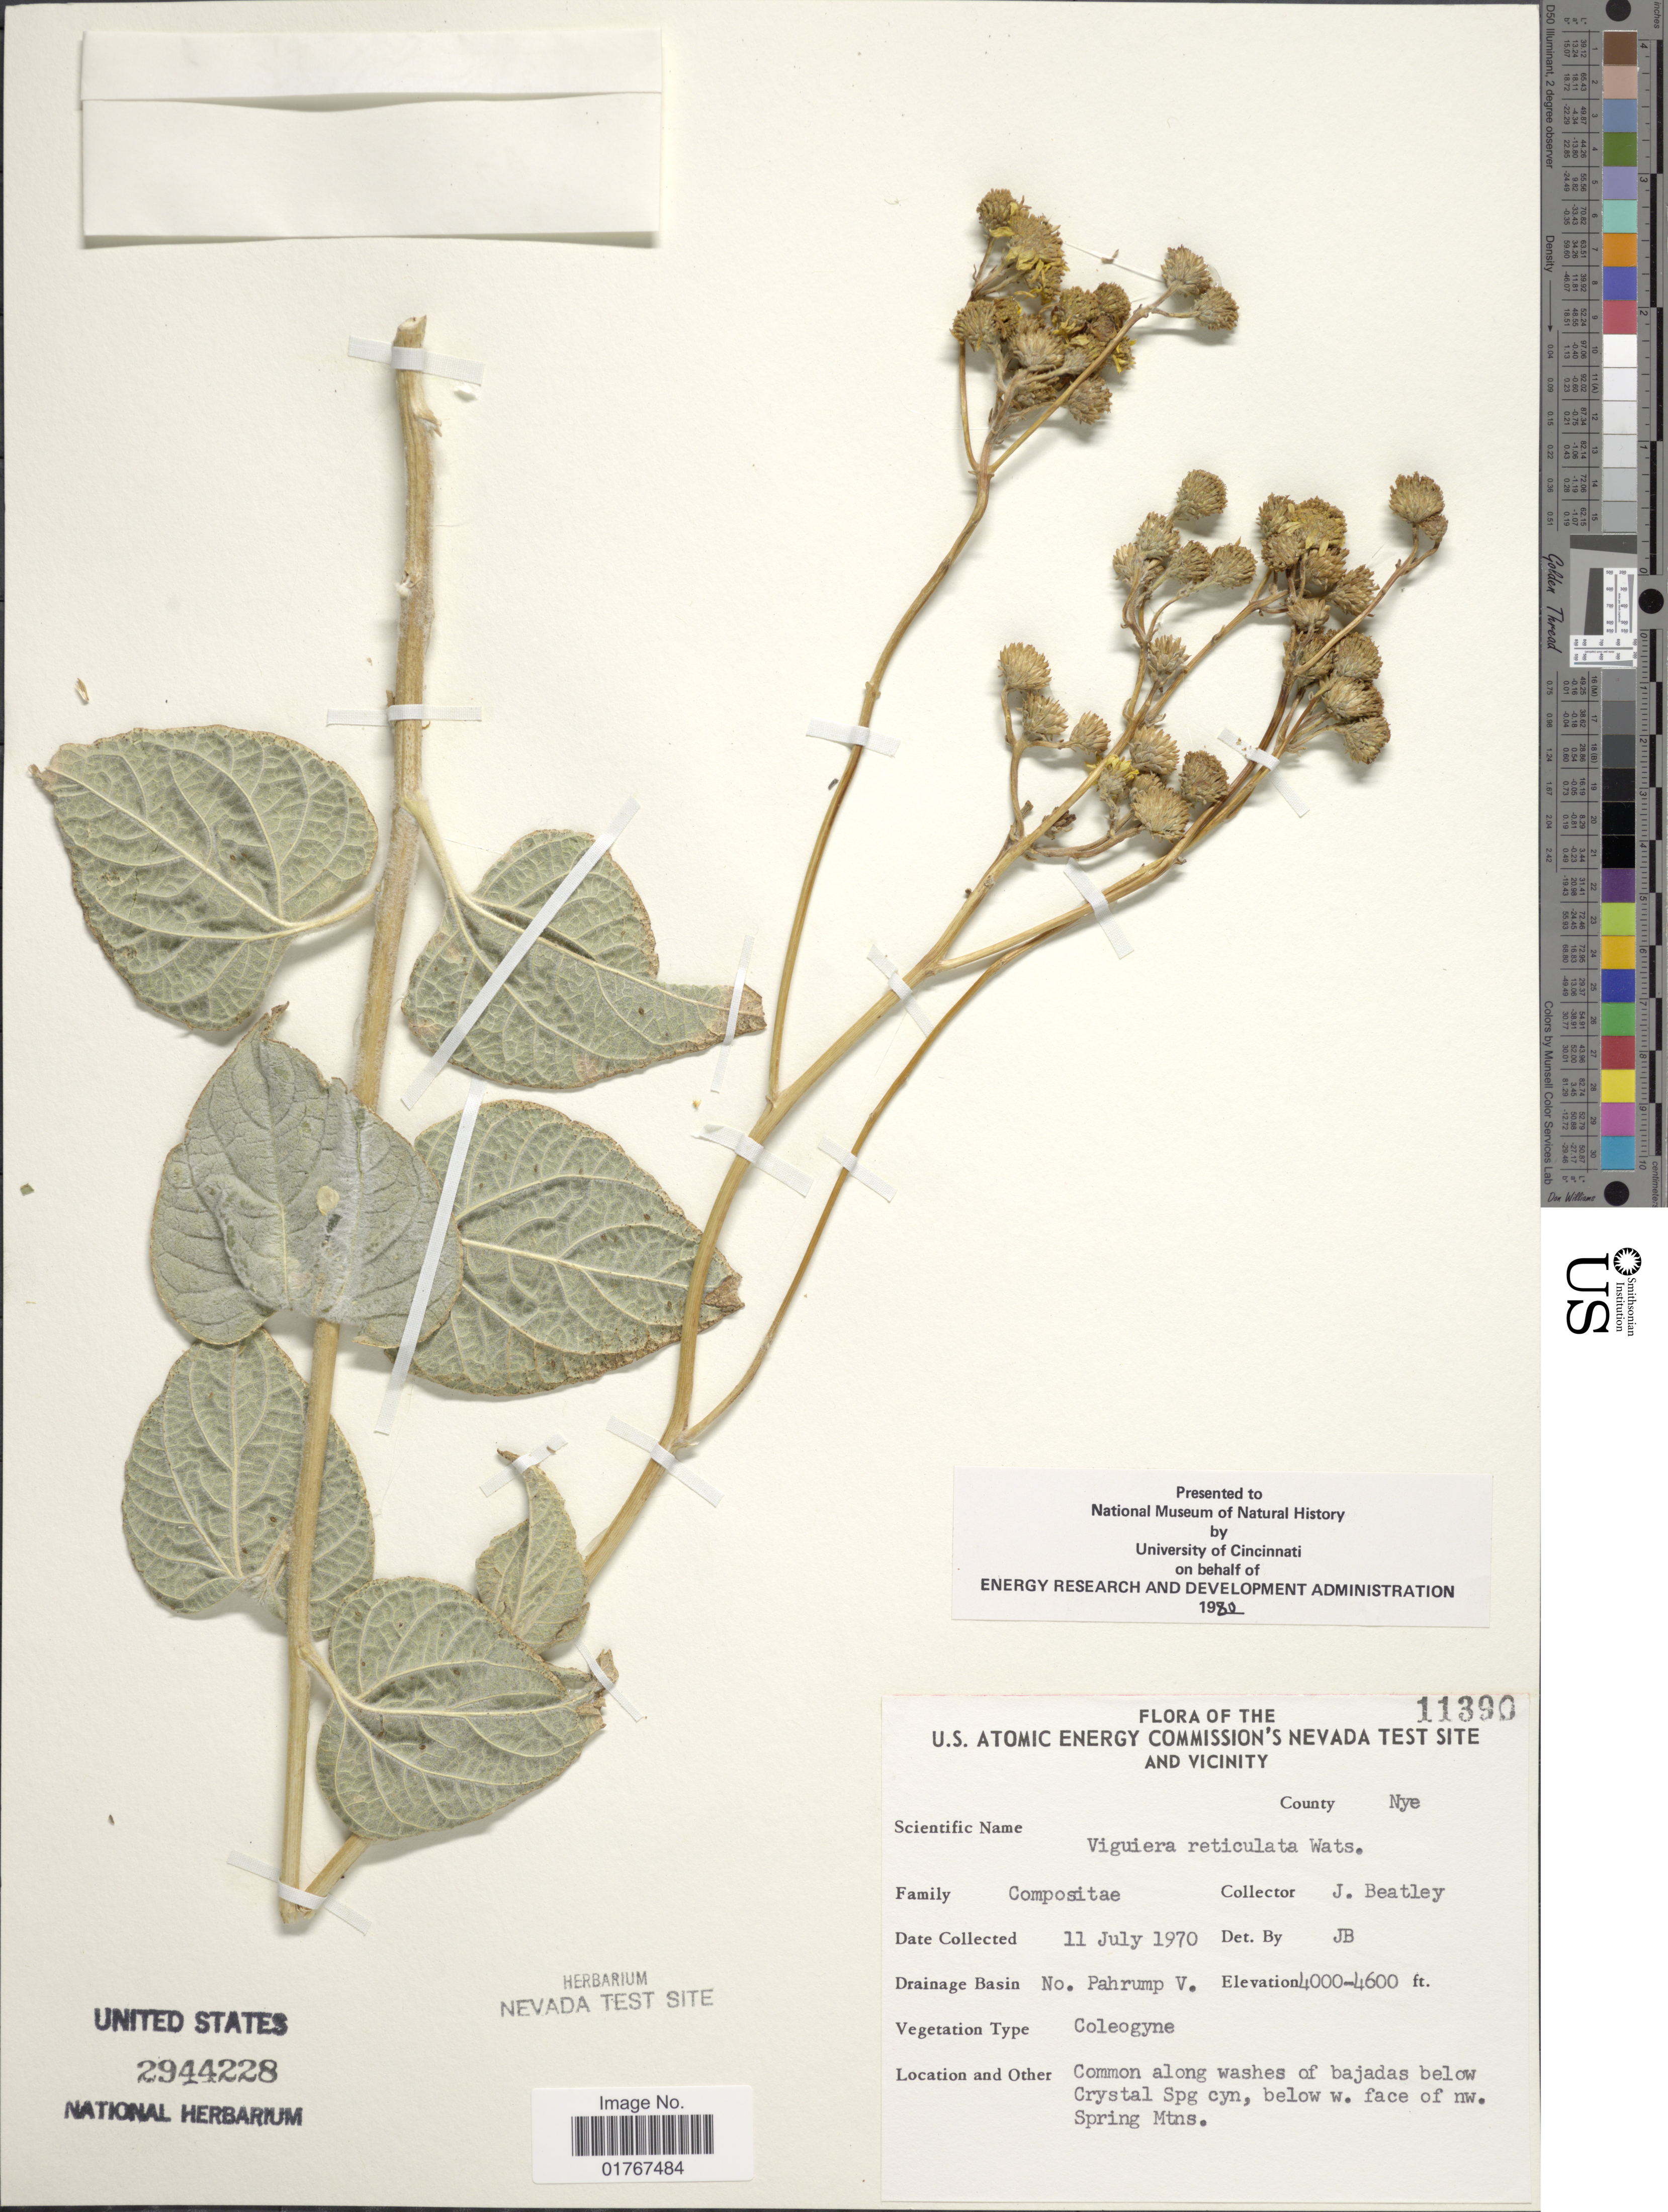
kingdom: Plantae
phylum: Tracheophyta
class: Magnoliopsida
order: Asterales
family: Asteraceae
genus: Viguiera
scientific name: Viguiera reticulata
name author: S. Watson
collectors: J. C. Beatley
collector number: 11390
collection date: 1970-07-11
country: United States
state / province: Nevada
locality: U.S. Atomic Energy Commision's Nevada Test Site and vicinity, County Nye, Drainage Basin No. Pahrump V., Common along washes of bajadas below Crystal Spg cyn, below w. face of nw. Spring Mtns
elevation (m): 1219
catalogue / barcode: US 2944228